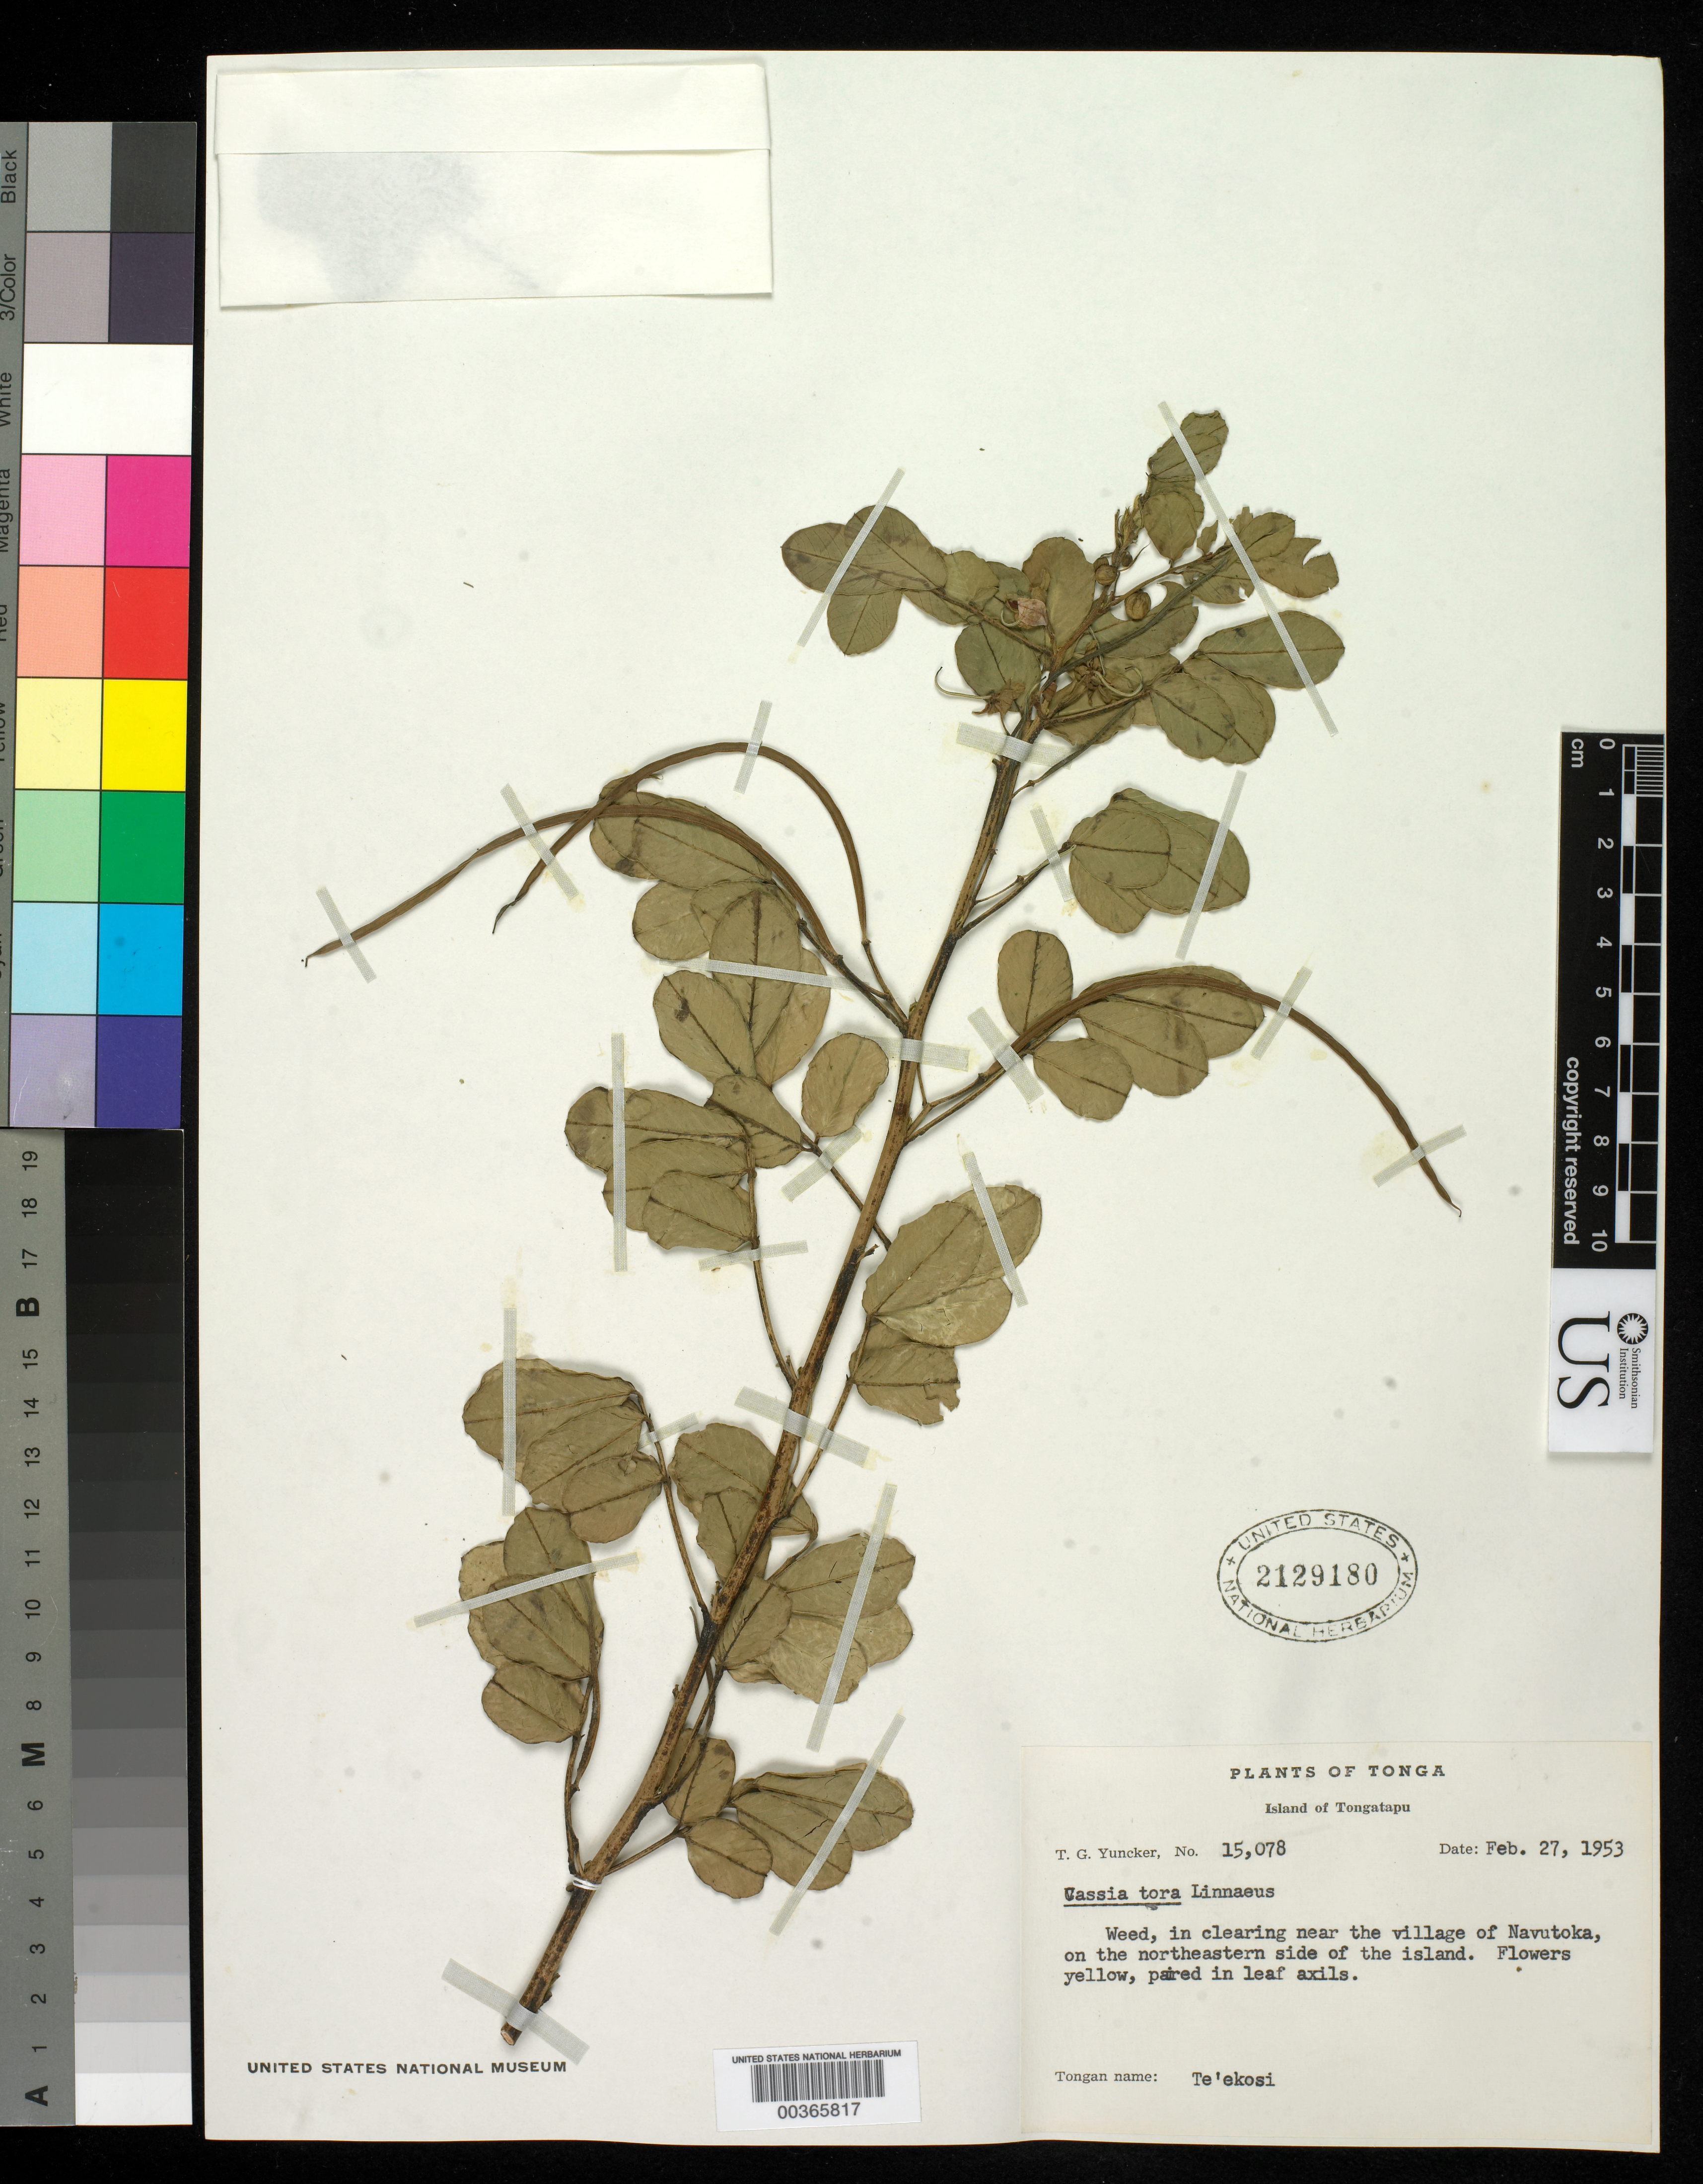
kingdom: Plantae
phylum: Tracheophyta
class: Magnoliopsida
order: Fabales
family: Fabaceae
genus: Senna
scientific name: Senna tora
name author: (L.) Roxb.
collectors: T. G. Yuncker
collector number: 15078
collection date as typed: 27 Feb 1953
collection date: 1953-02-27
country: Tonga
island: Tongatapu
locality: Near the village of navutoka, ne side of the island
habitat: In clearing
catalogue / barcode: US 2129180